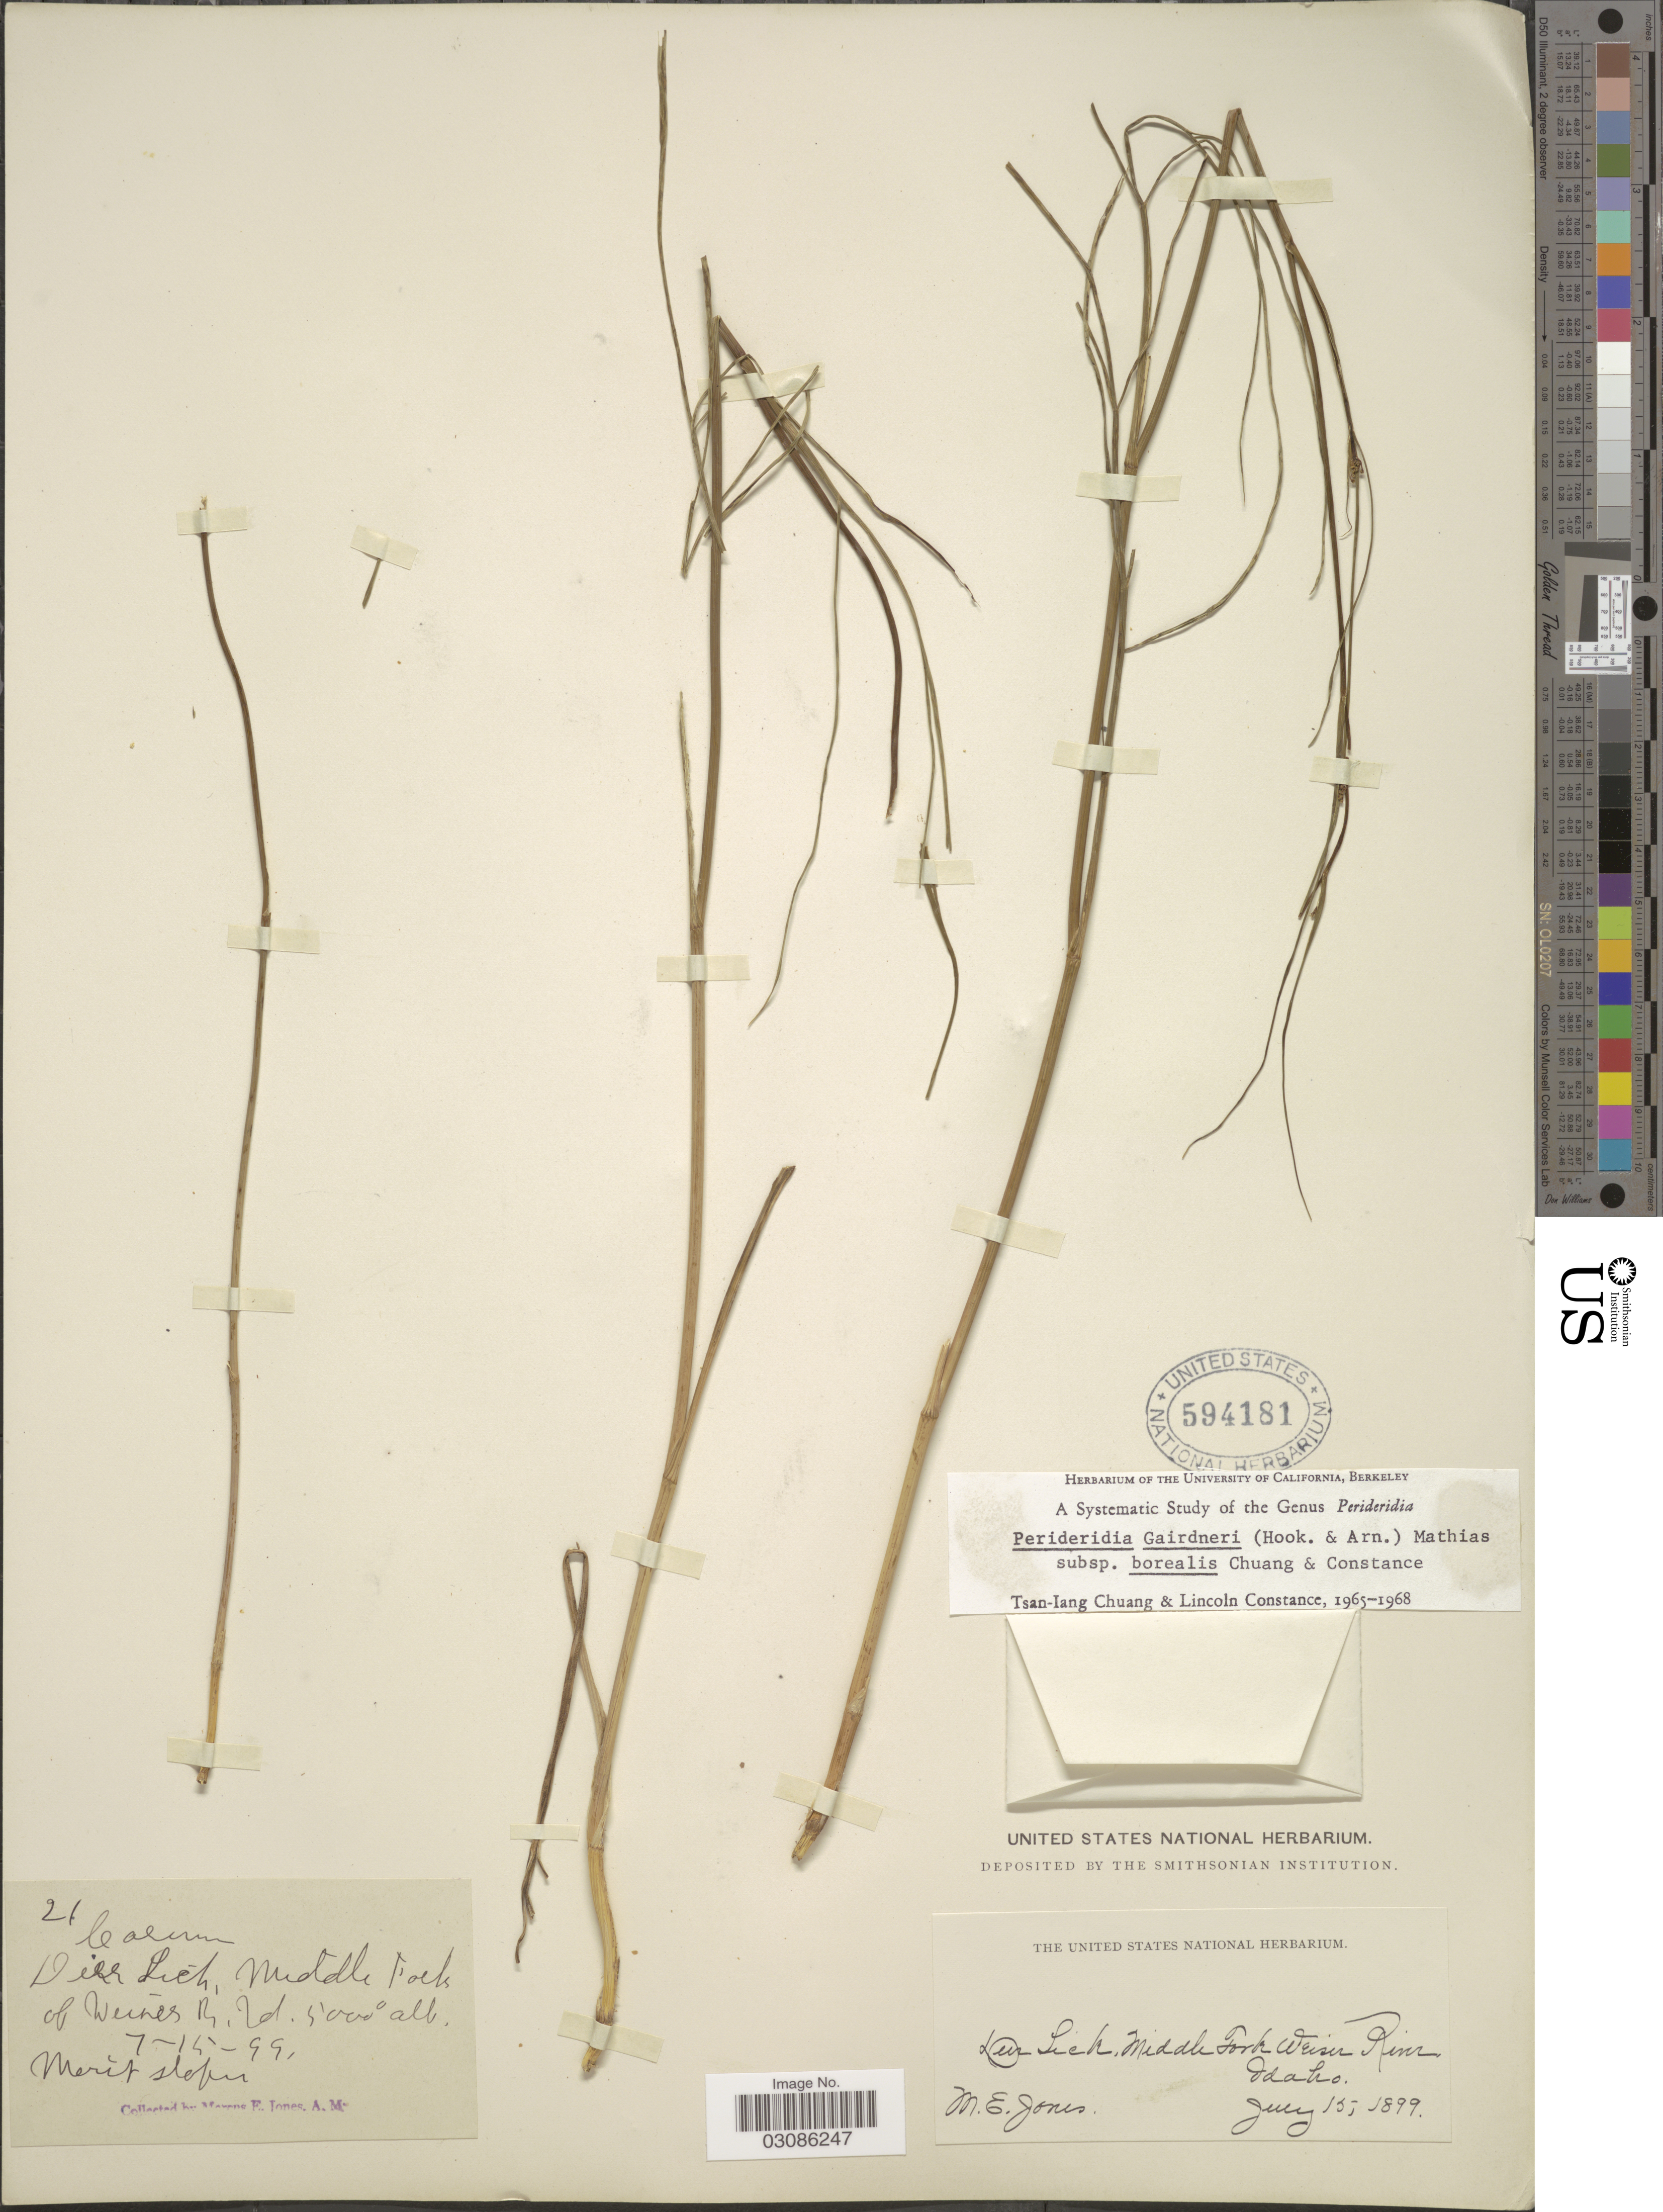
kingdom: Plantae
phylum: Tracheophyta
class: Magnoliopsida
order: Apiales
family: Apiaceae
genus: Perideridia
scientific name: Perideridia gairdneri subsp. borealis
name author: T.I. Chuang & Constance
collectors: M. E. Jones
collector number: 21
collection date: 1899-07-15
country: United States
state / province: Idaho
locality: Deer Lick, Middle Fork Weiser River.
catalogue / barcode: US 594181